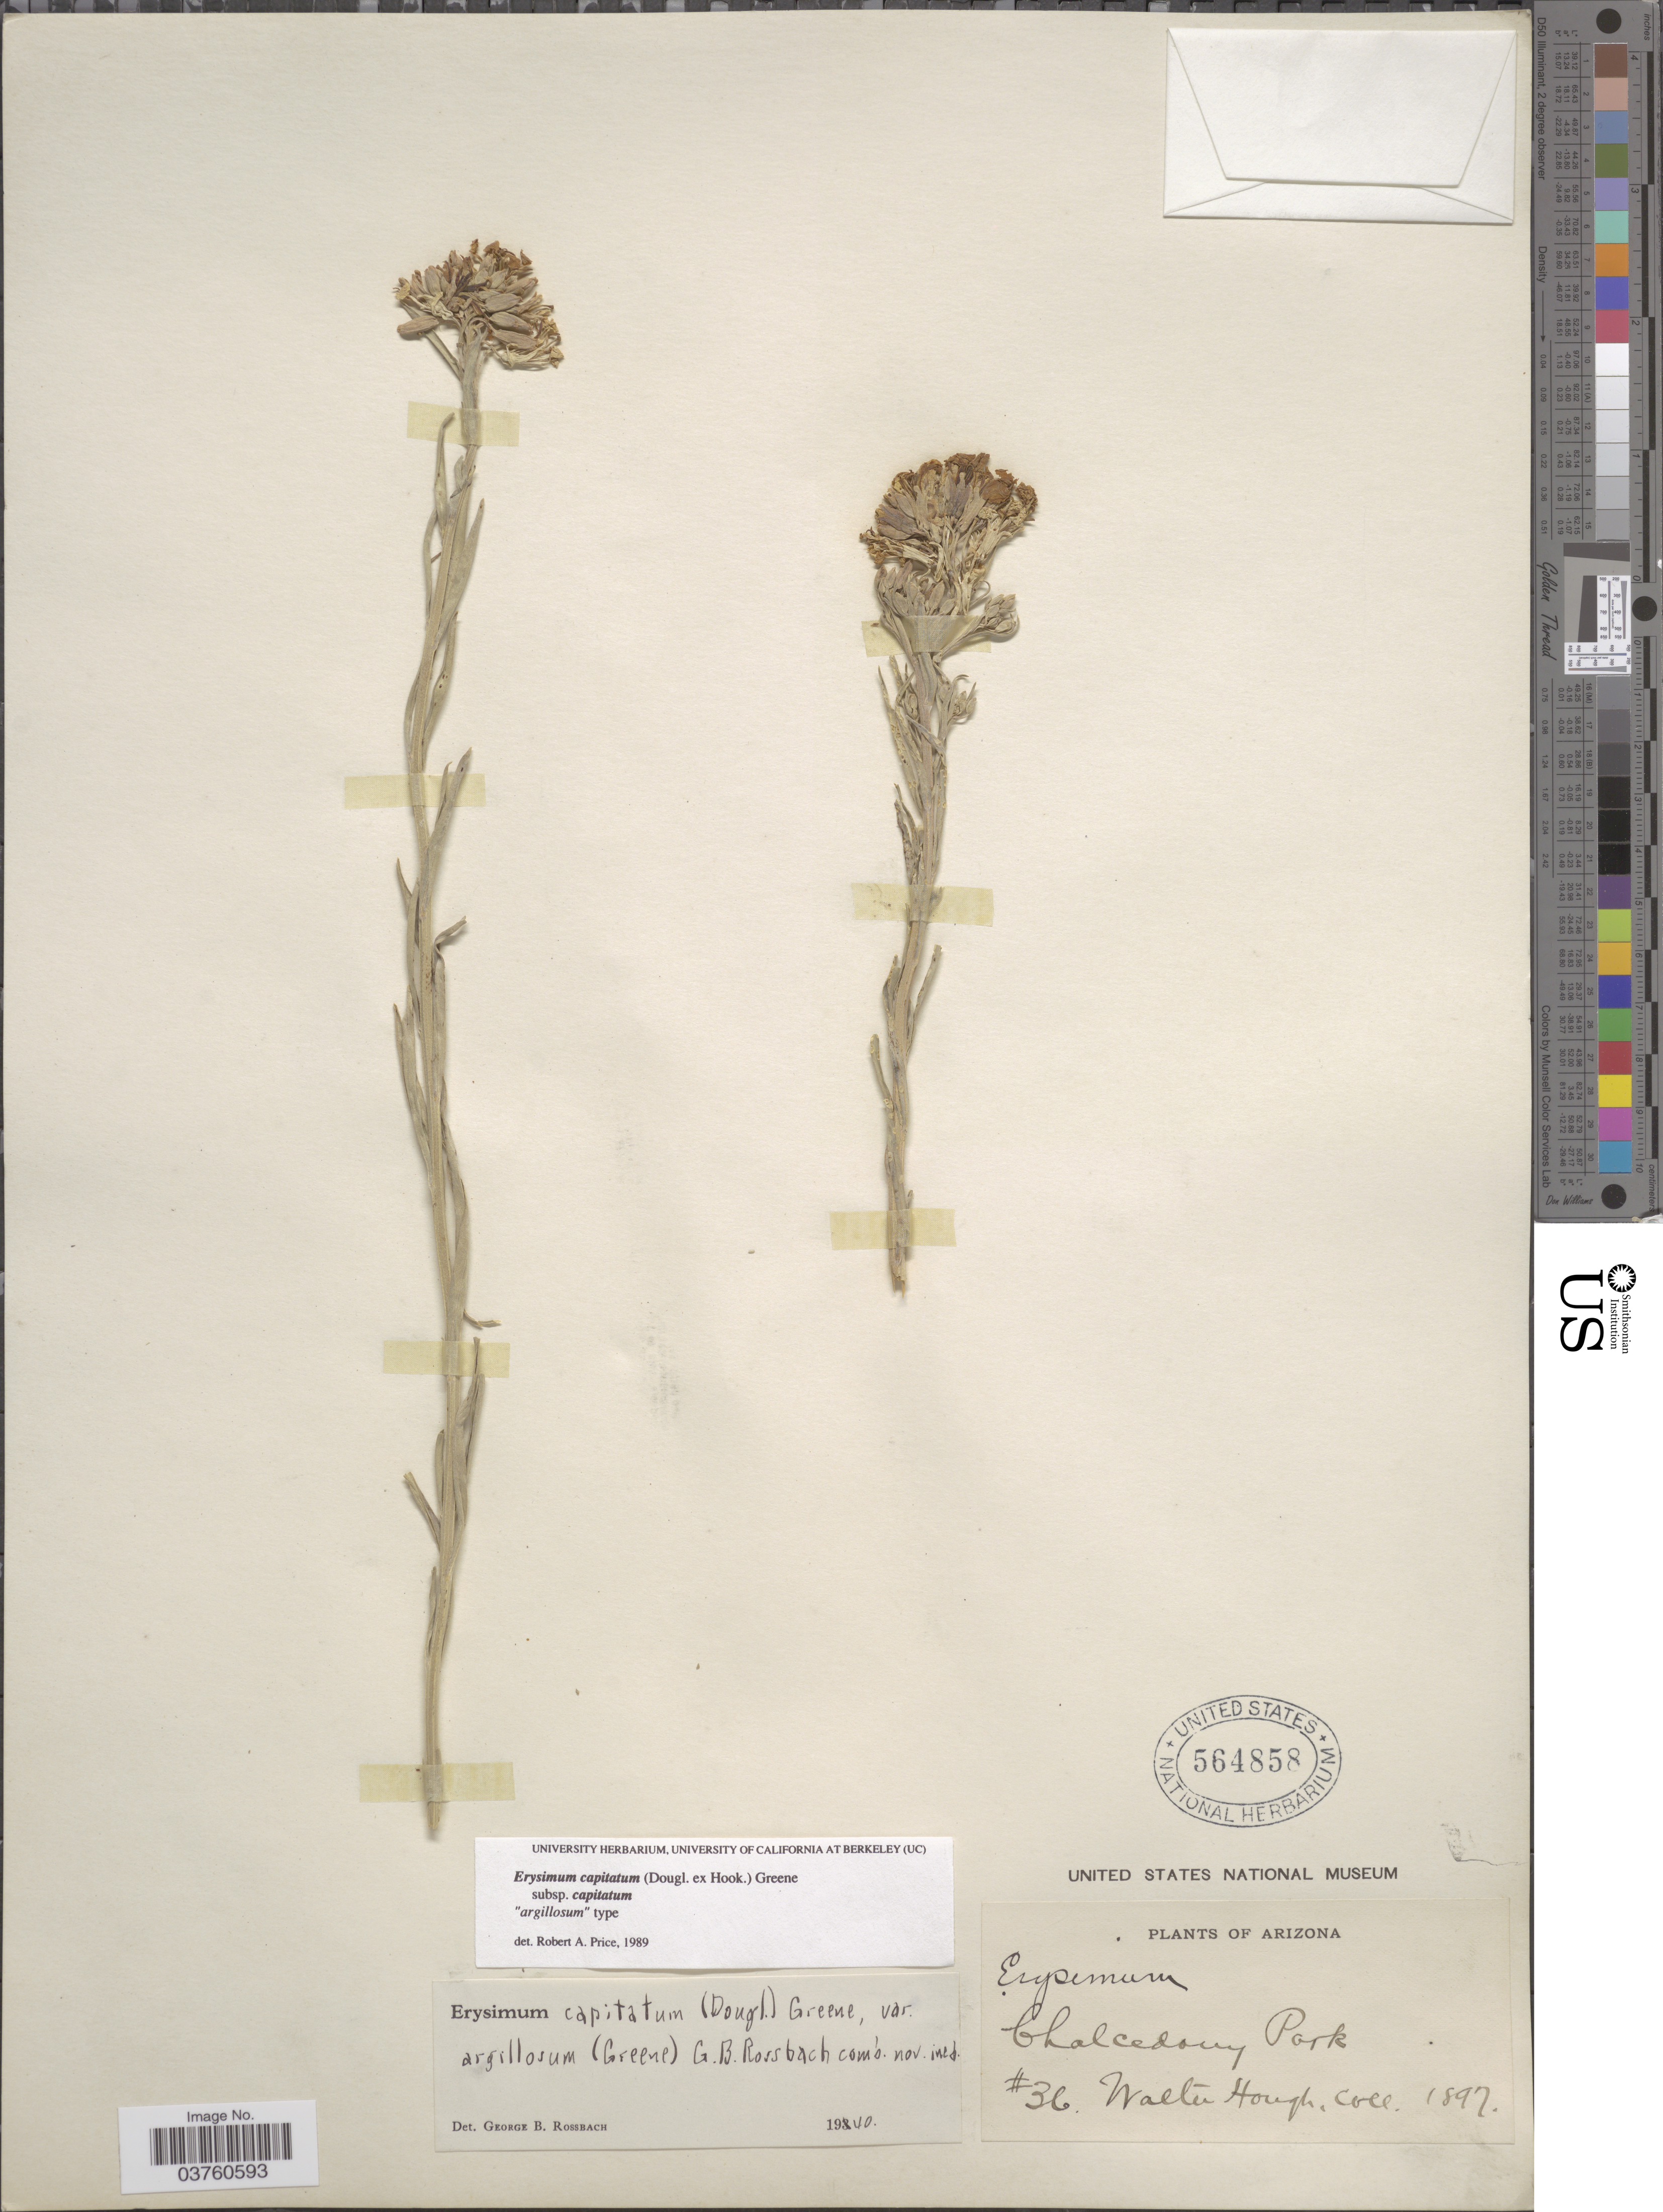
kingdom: Plantae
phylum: Tracheophyta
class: Magnoliopsida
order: Brassicales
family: Brassicaceae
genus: Erysimum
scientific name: Erysimum capitatum subsp. capitatum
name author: (Douglas ex Hook.) Greene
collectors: W. Hough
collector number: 36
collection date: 1897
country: United States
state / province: Arizona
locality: Chalcedony Park.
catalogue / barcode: US 564858